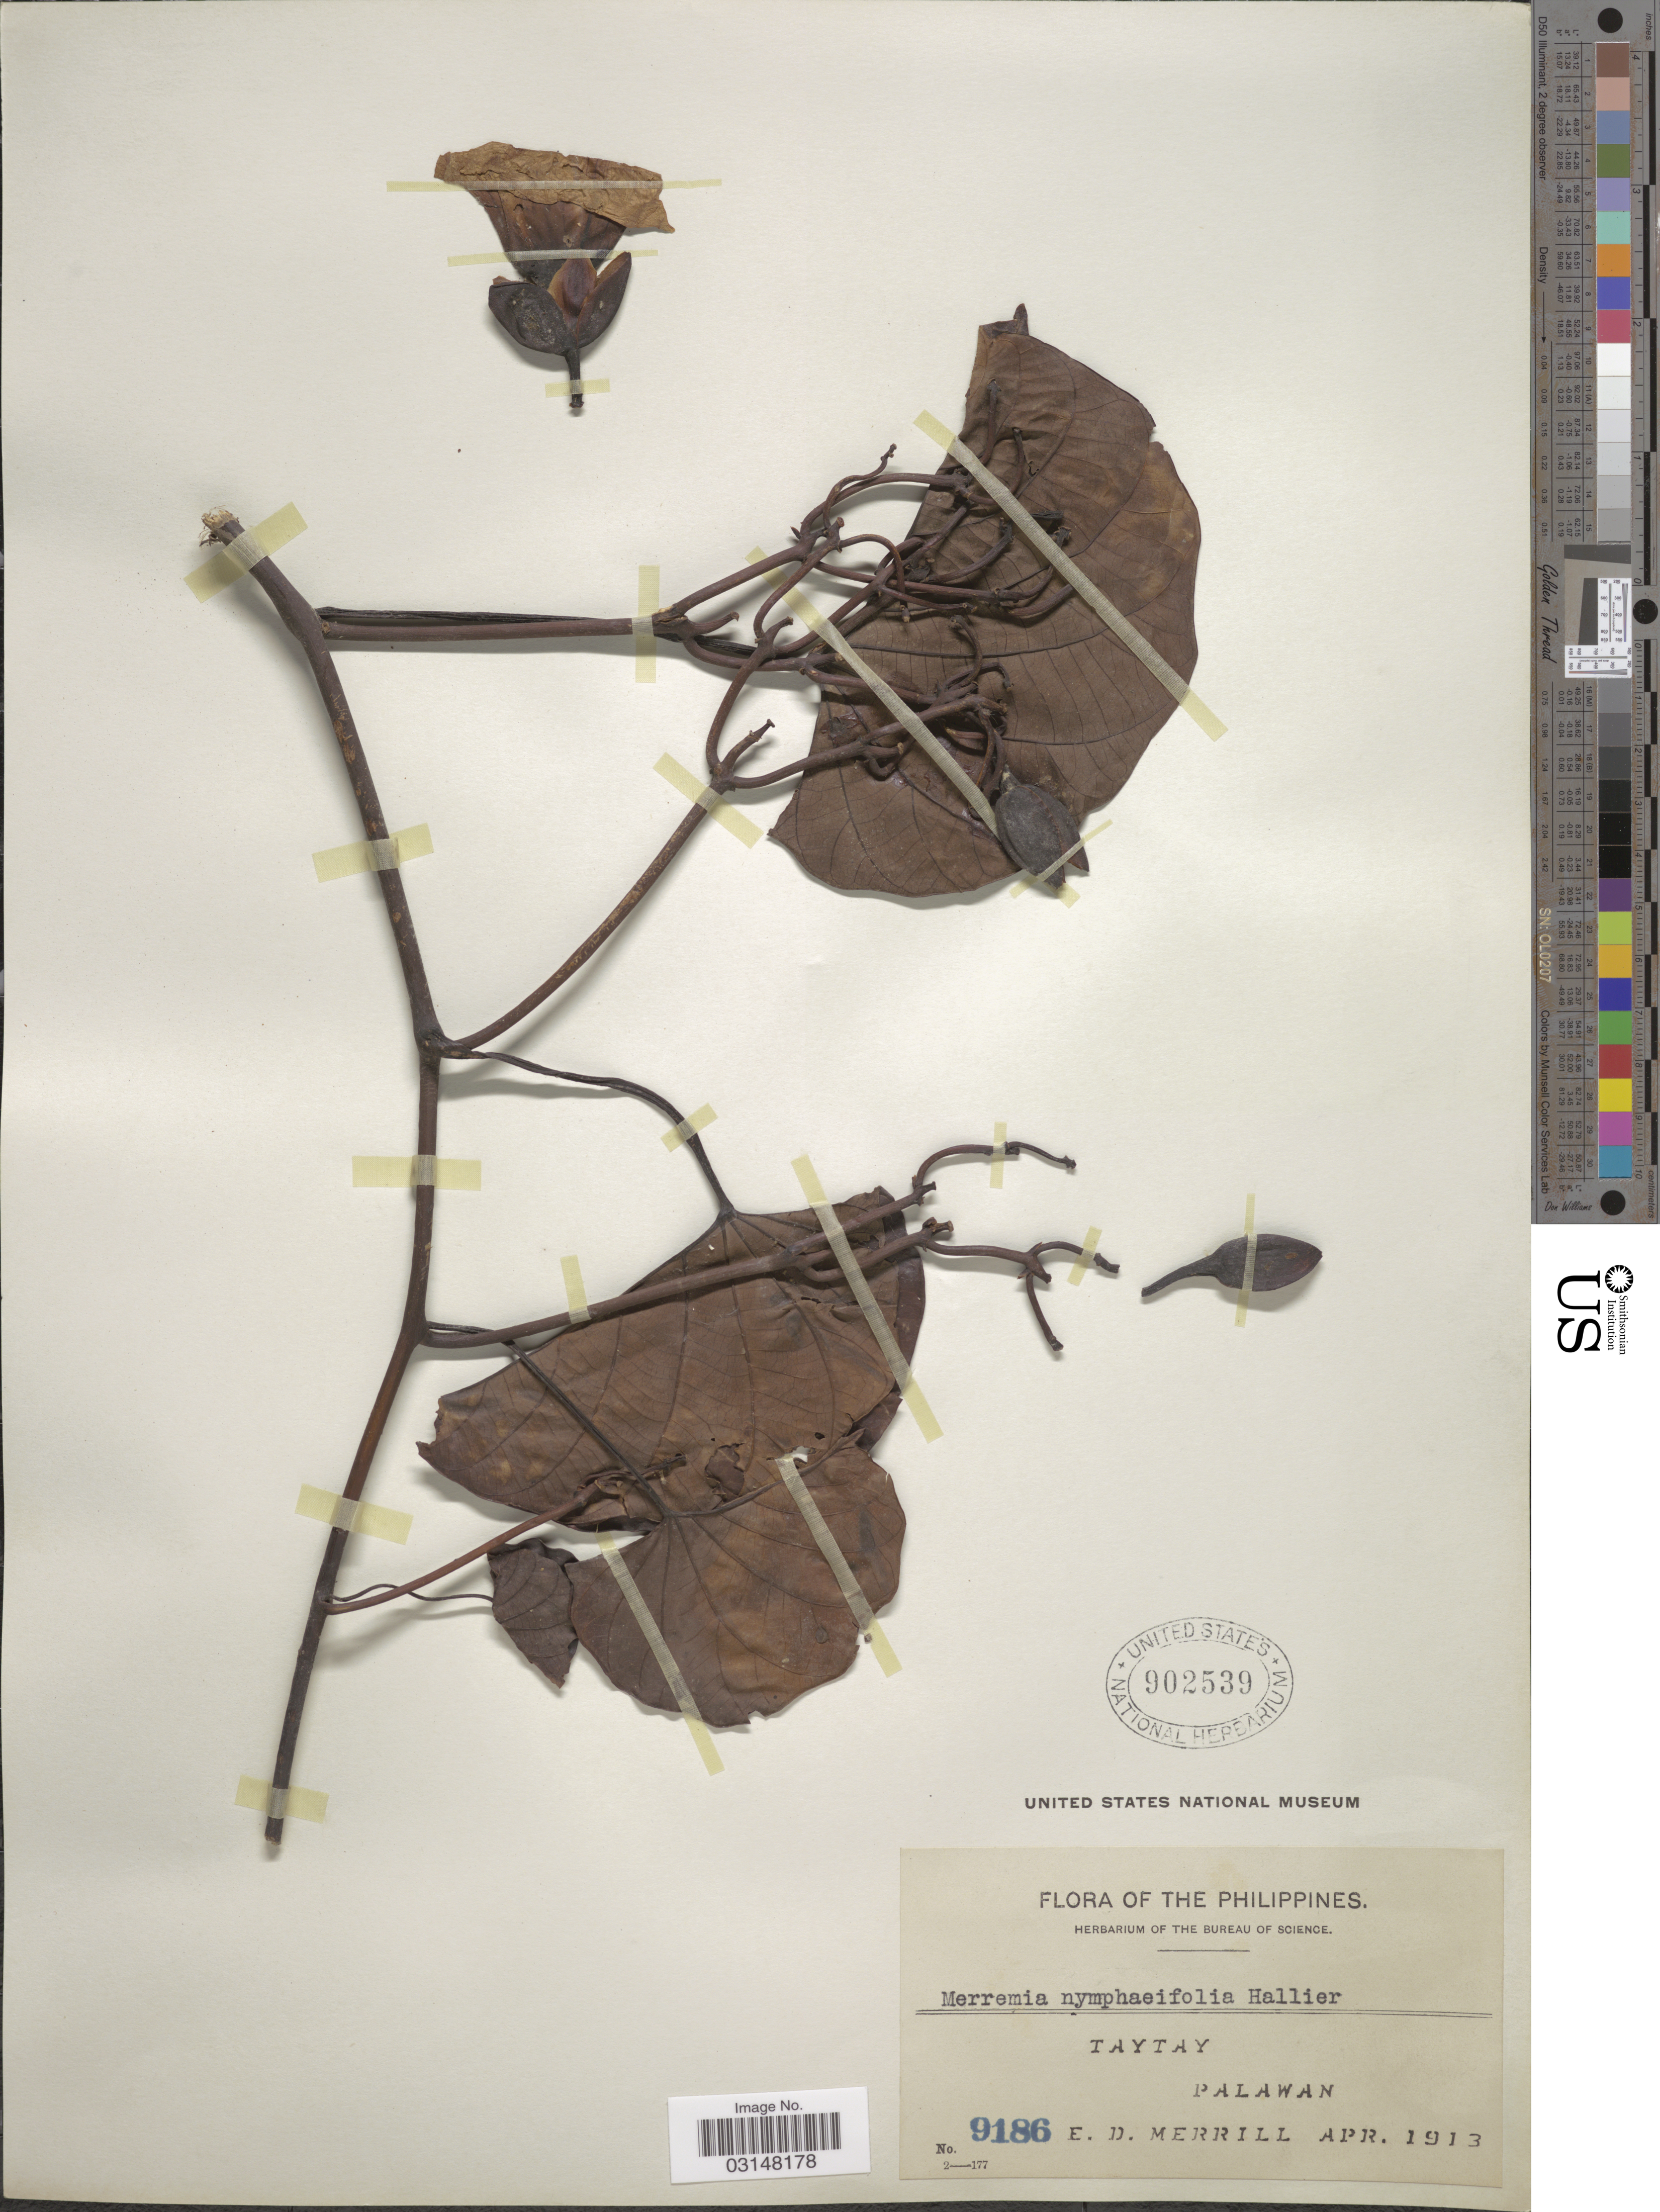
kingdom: Plantae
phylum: Tracheophyta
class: Magnoliopsida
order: Solanales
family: Convolvulaceae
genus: Decalobanthus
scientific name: Decalobanthus peltatus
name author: (L.) A. R. Simões & Staples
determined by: Strong, Mark T., (BOT), Smithsonian Institution - National Museum of Natural History (UNITED STATES)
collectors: E. D. Merrill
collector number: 9186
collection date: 1913-04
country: Philippines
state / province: Mimaropa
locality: Taytay, Palawan.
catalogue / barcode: US 902539